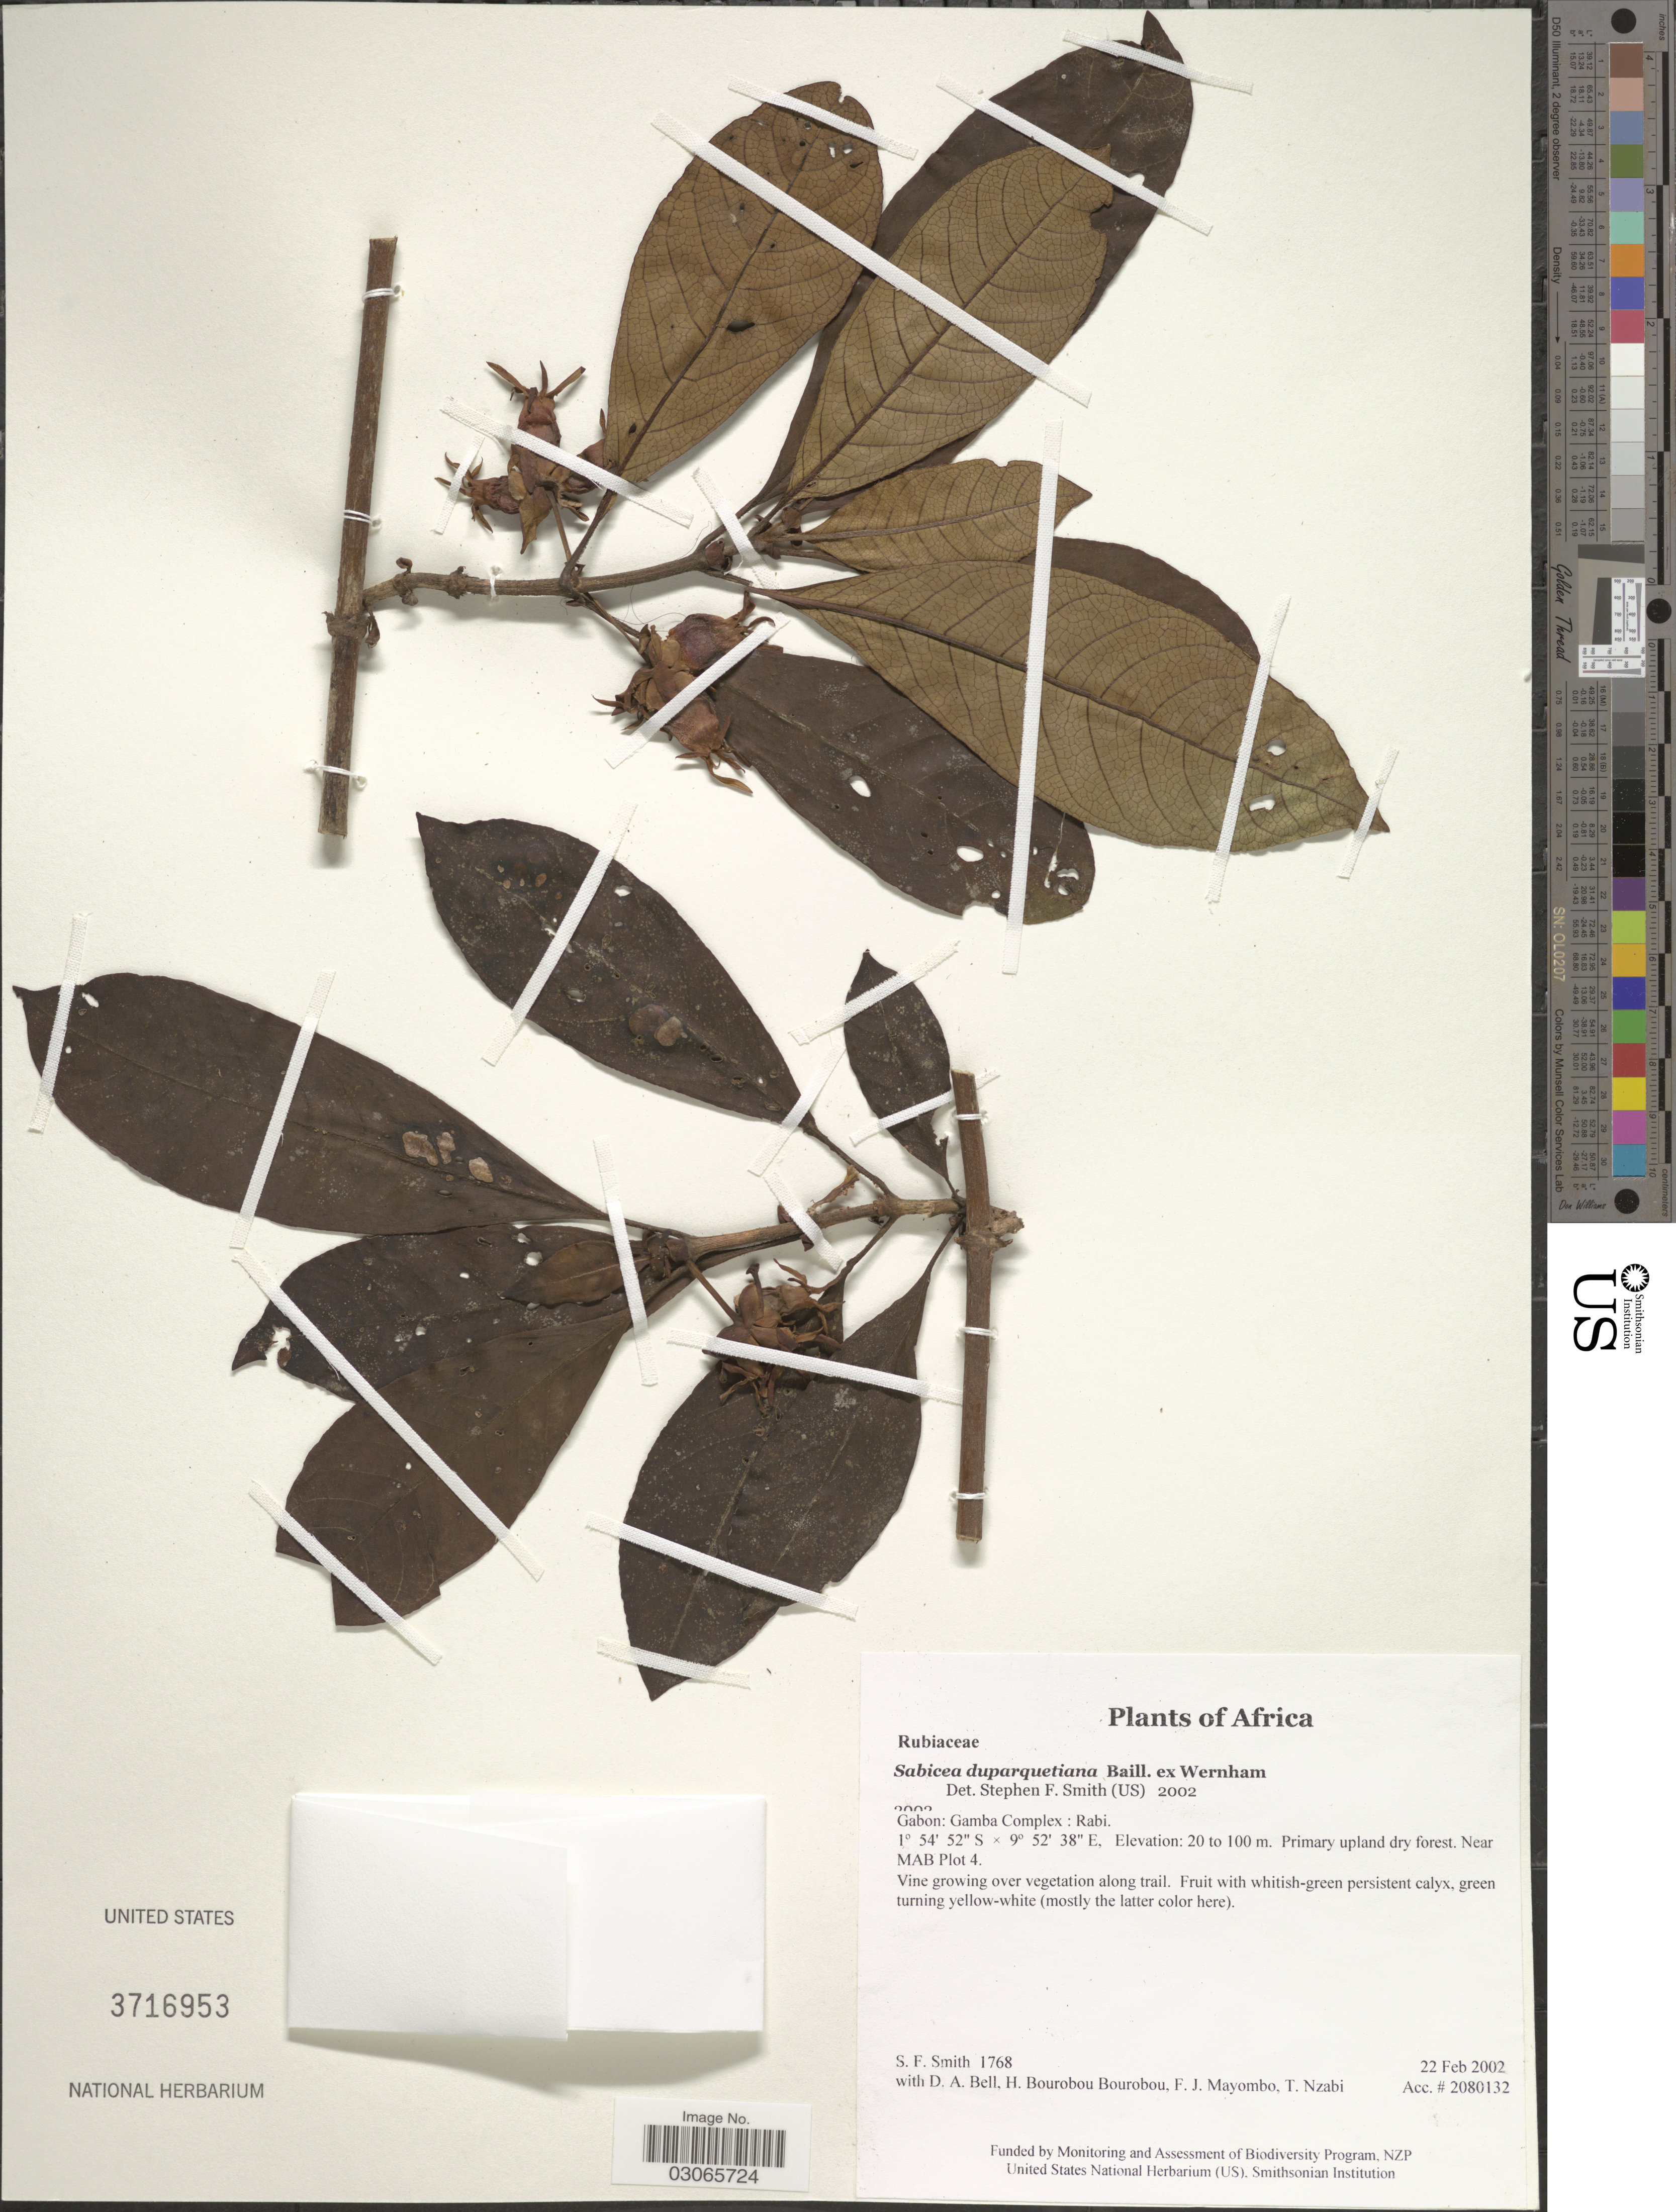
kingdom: Plantae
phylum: Tracheophyta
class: Magnoliopsida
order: Gentianales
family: Rubiaceae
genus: Sabicea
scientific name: Sabicea duparquetiana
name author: Baill. ex Wernham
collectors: S.F. Smith, D. A. Bell, H. Bourobou Bourobou & F. J. Mayombo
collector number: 1768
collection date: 2002-02-22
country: Gabon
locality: Gamba Complex: Rabi. Near MAB Plot 4.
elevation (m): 20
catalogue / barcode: US 3716953